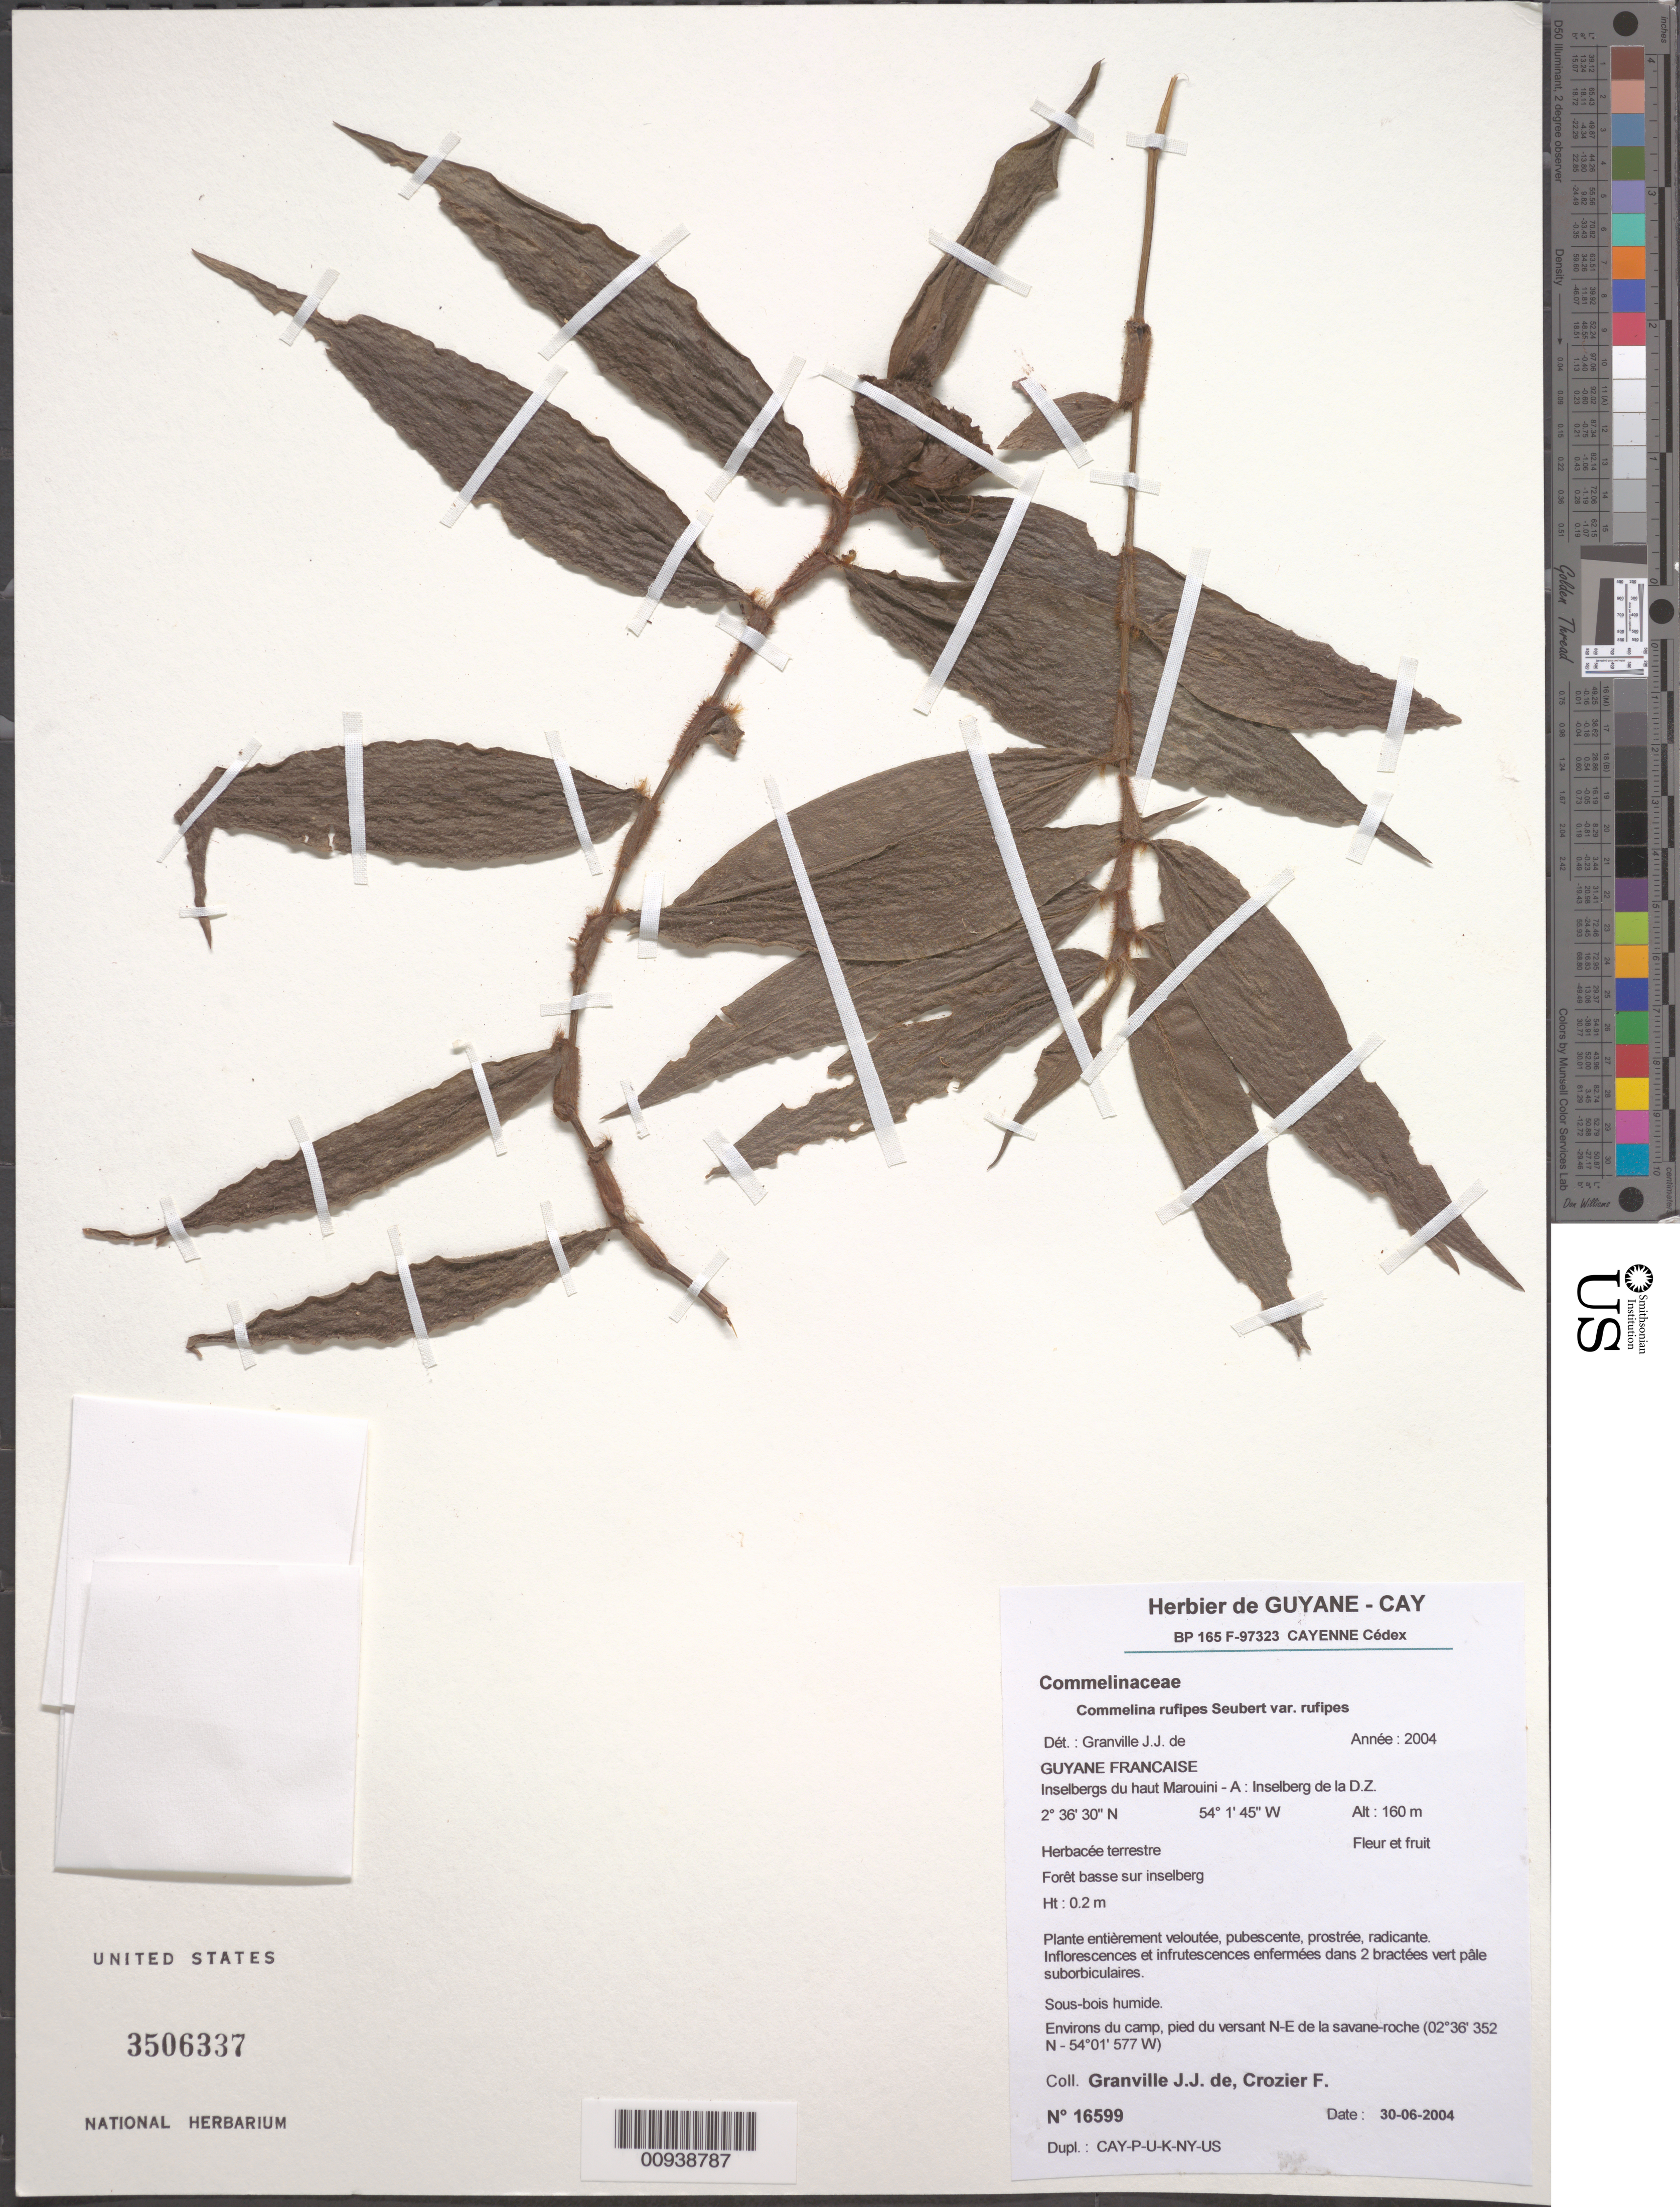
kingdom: Plantae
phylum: Tracheophyta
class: Liliopsida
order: Commelinales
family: Commelinaceae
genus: Commelina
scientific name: Commelina rufipes var. rufipes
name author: Seub.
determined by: Granville, J. J. de, (CAY), Institut de Recherche pour le Developpement (IRD) (FRENCH GUIANA)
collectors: J.-J. de Granville & F. Crozier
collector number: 16599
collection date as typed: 30-Jun-04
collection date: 2004-06-30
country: French Guiana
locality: Haut Marouini-A; Inselberg de la D.Z.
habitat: Forêt basse sur inselberg, environs du camp; sous bois humide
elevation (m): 160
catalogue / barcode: US 3506337